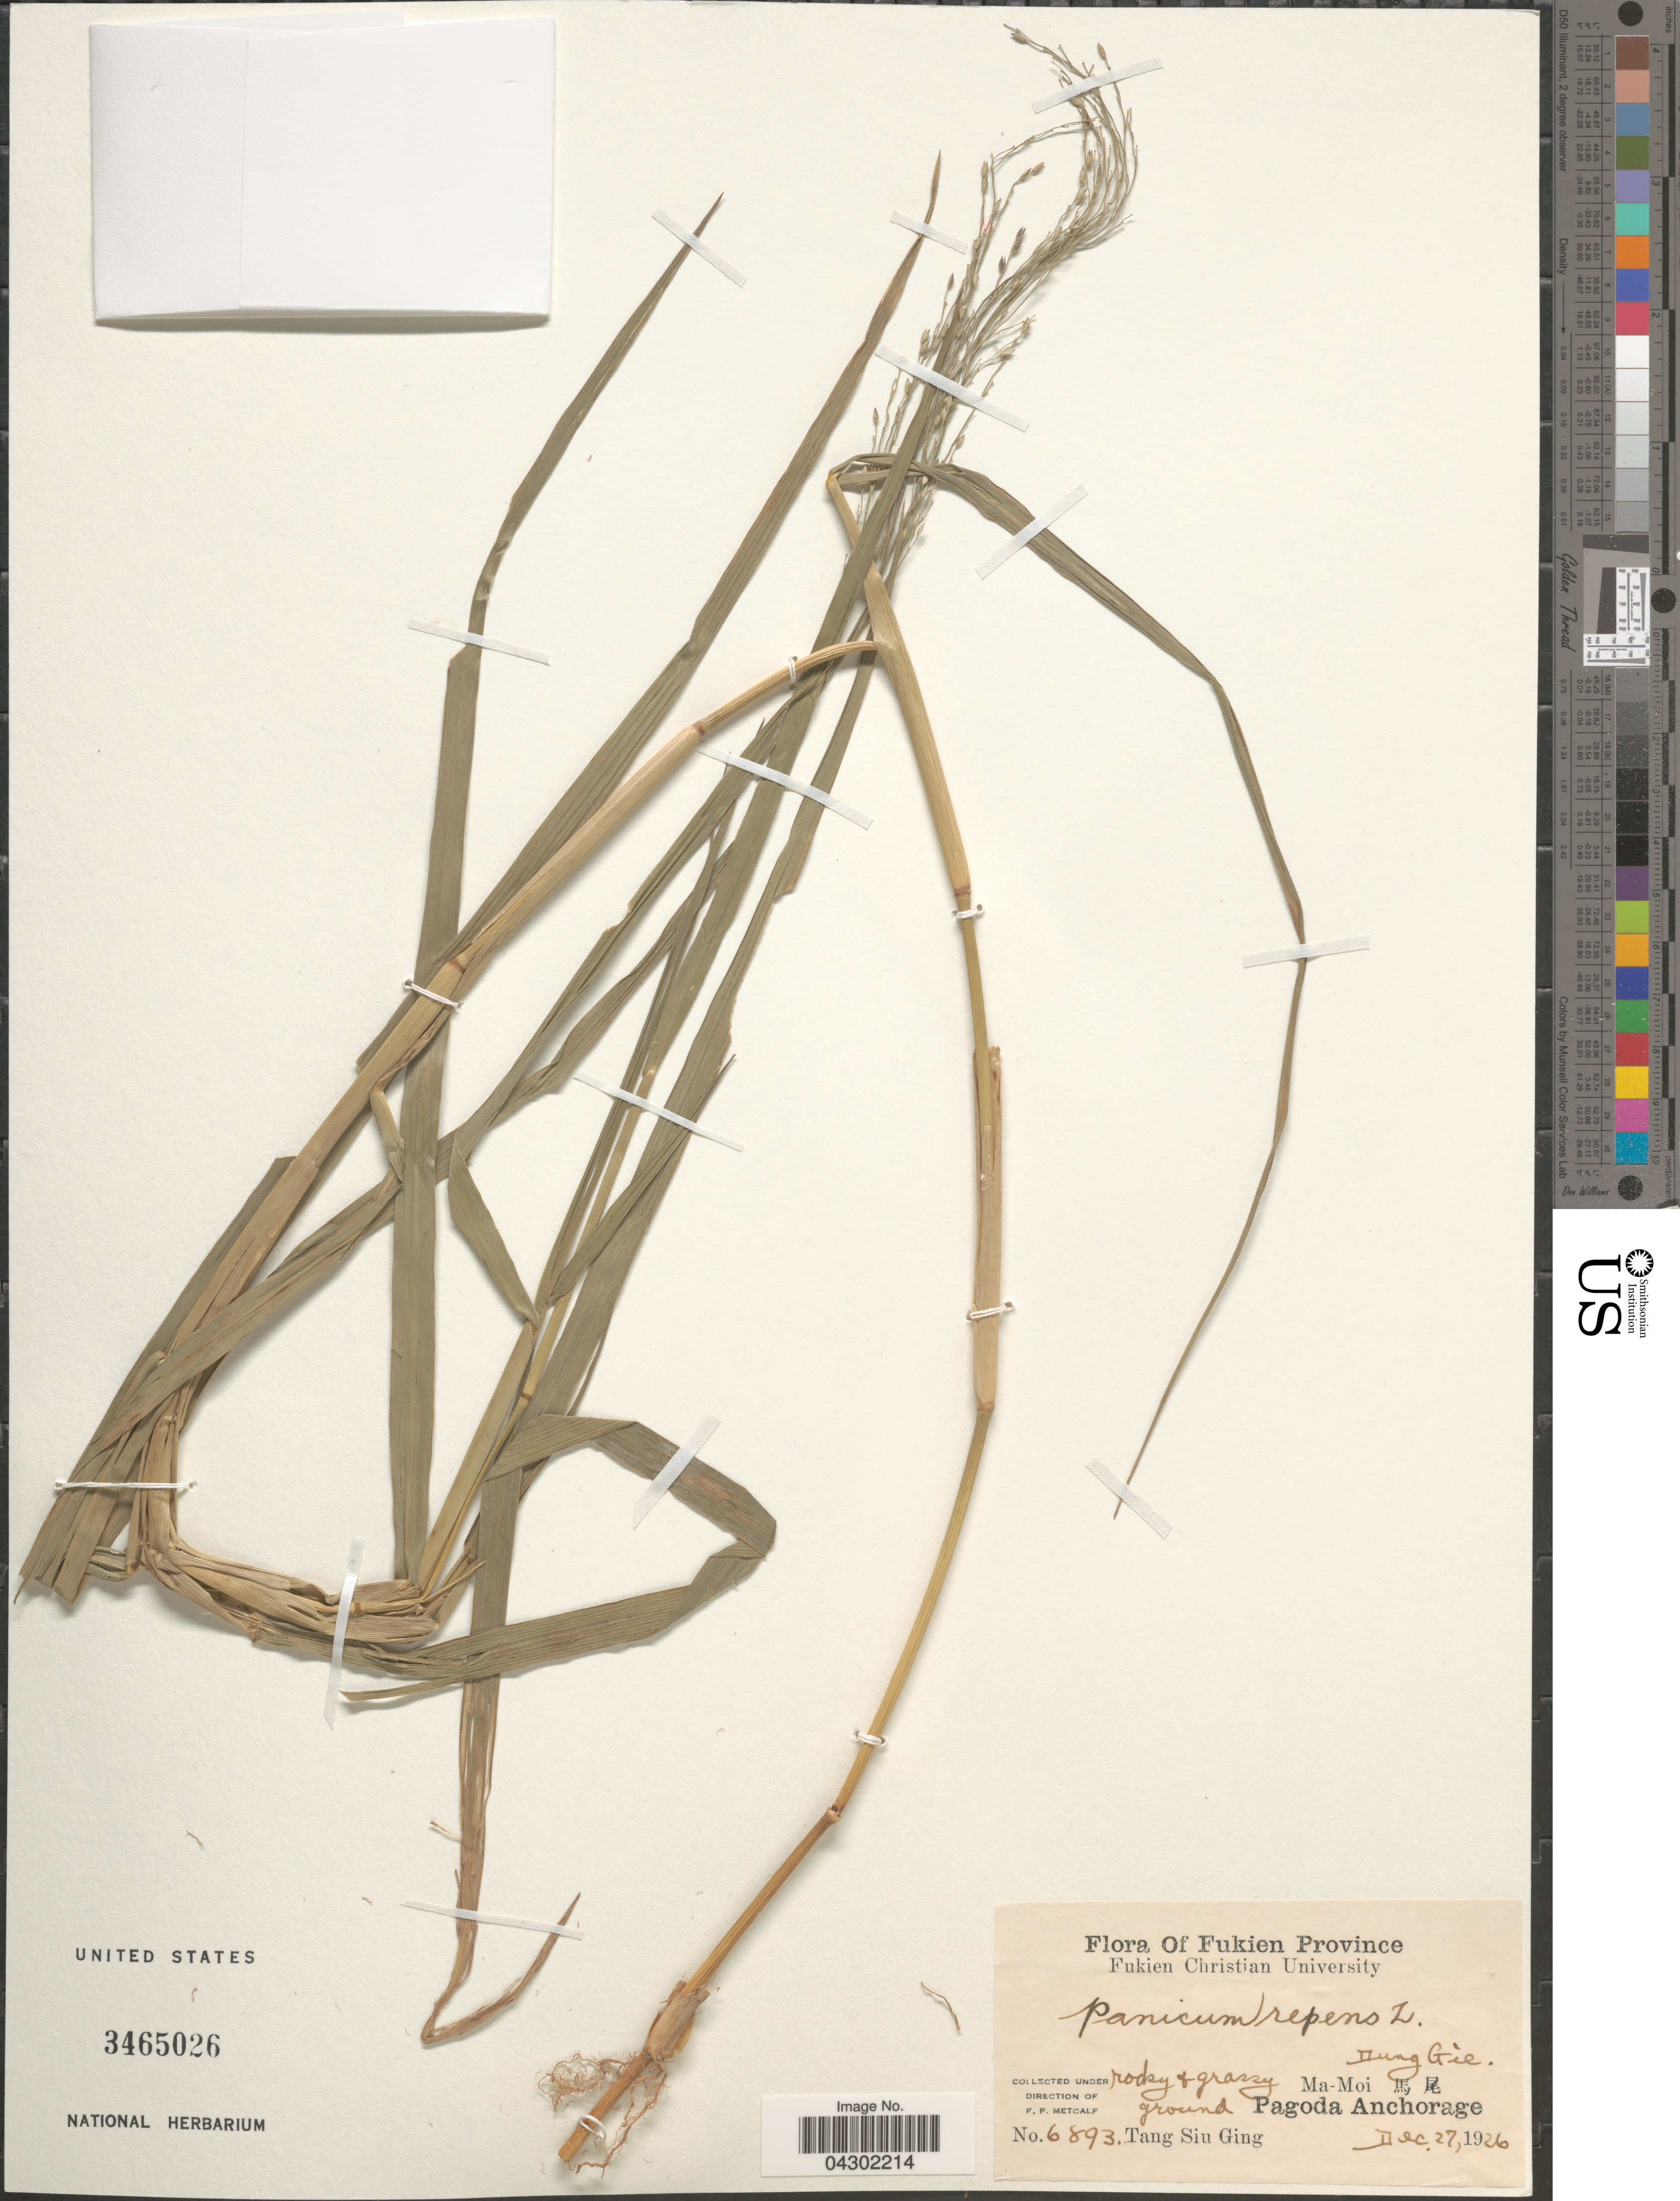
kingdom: Plantae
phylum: Tracheophyta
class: Liliopsida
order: Poales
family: Poaceae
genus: Panicum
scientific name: Panicum repens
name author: L.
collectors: T. Ging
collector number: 6893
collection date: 1926-12-27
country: China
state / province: Fujian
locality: Fukien Province. Ma-Moi X. Pagoda Anchorage.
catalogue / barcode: US 3465026